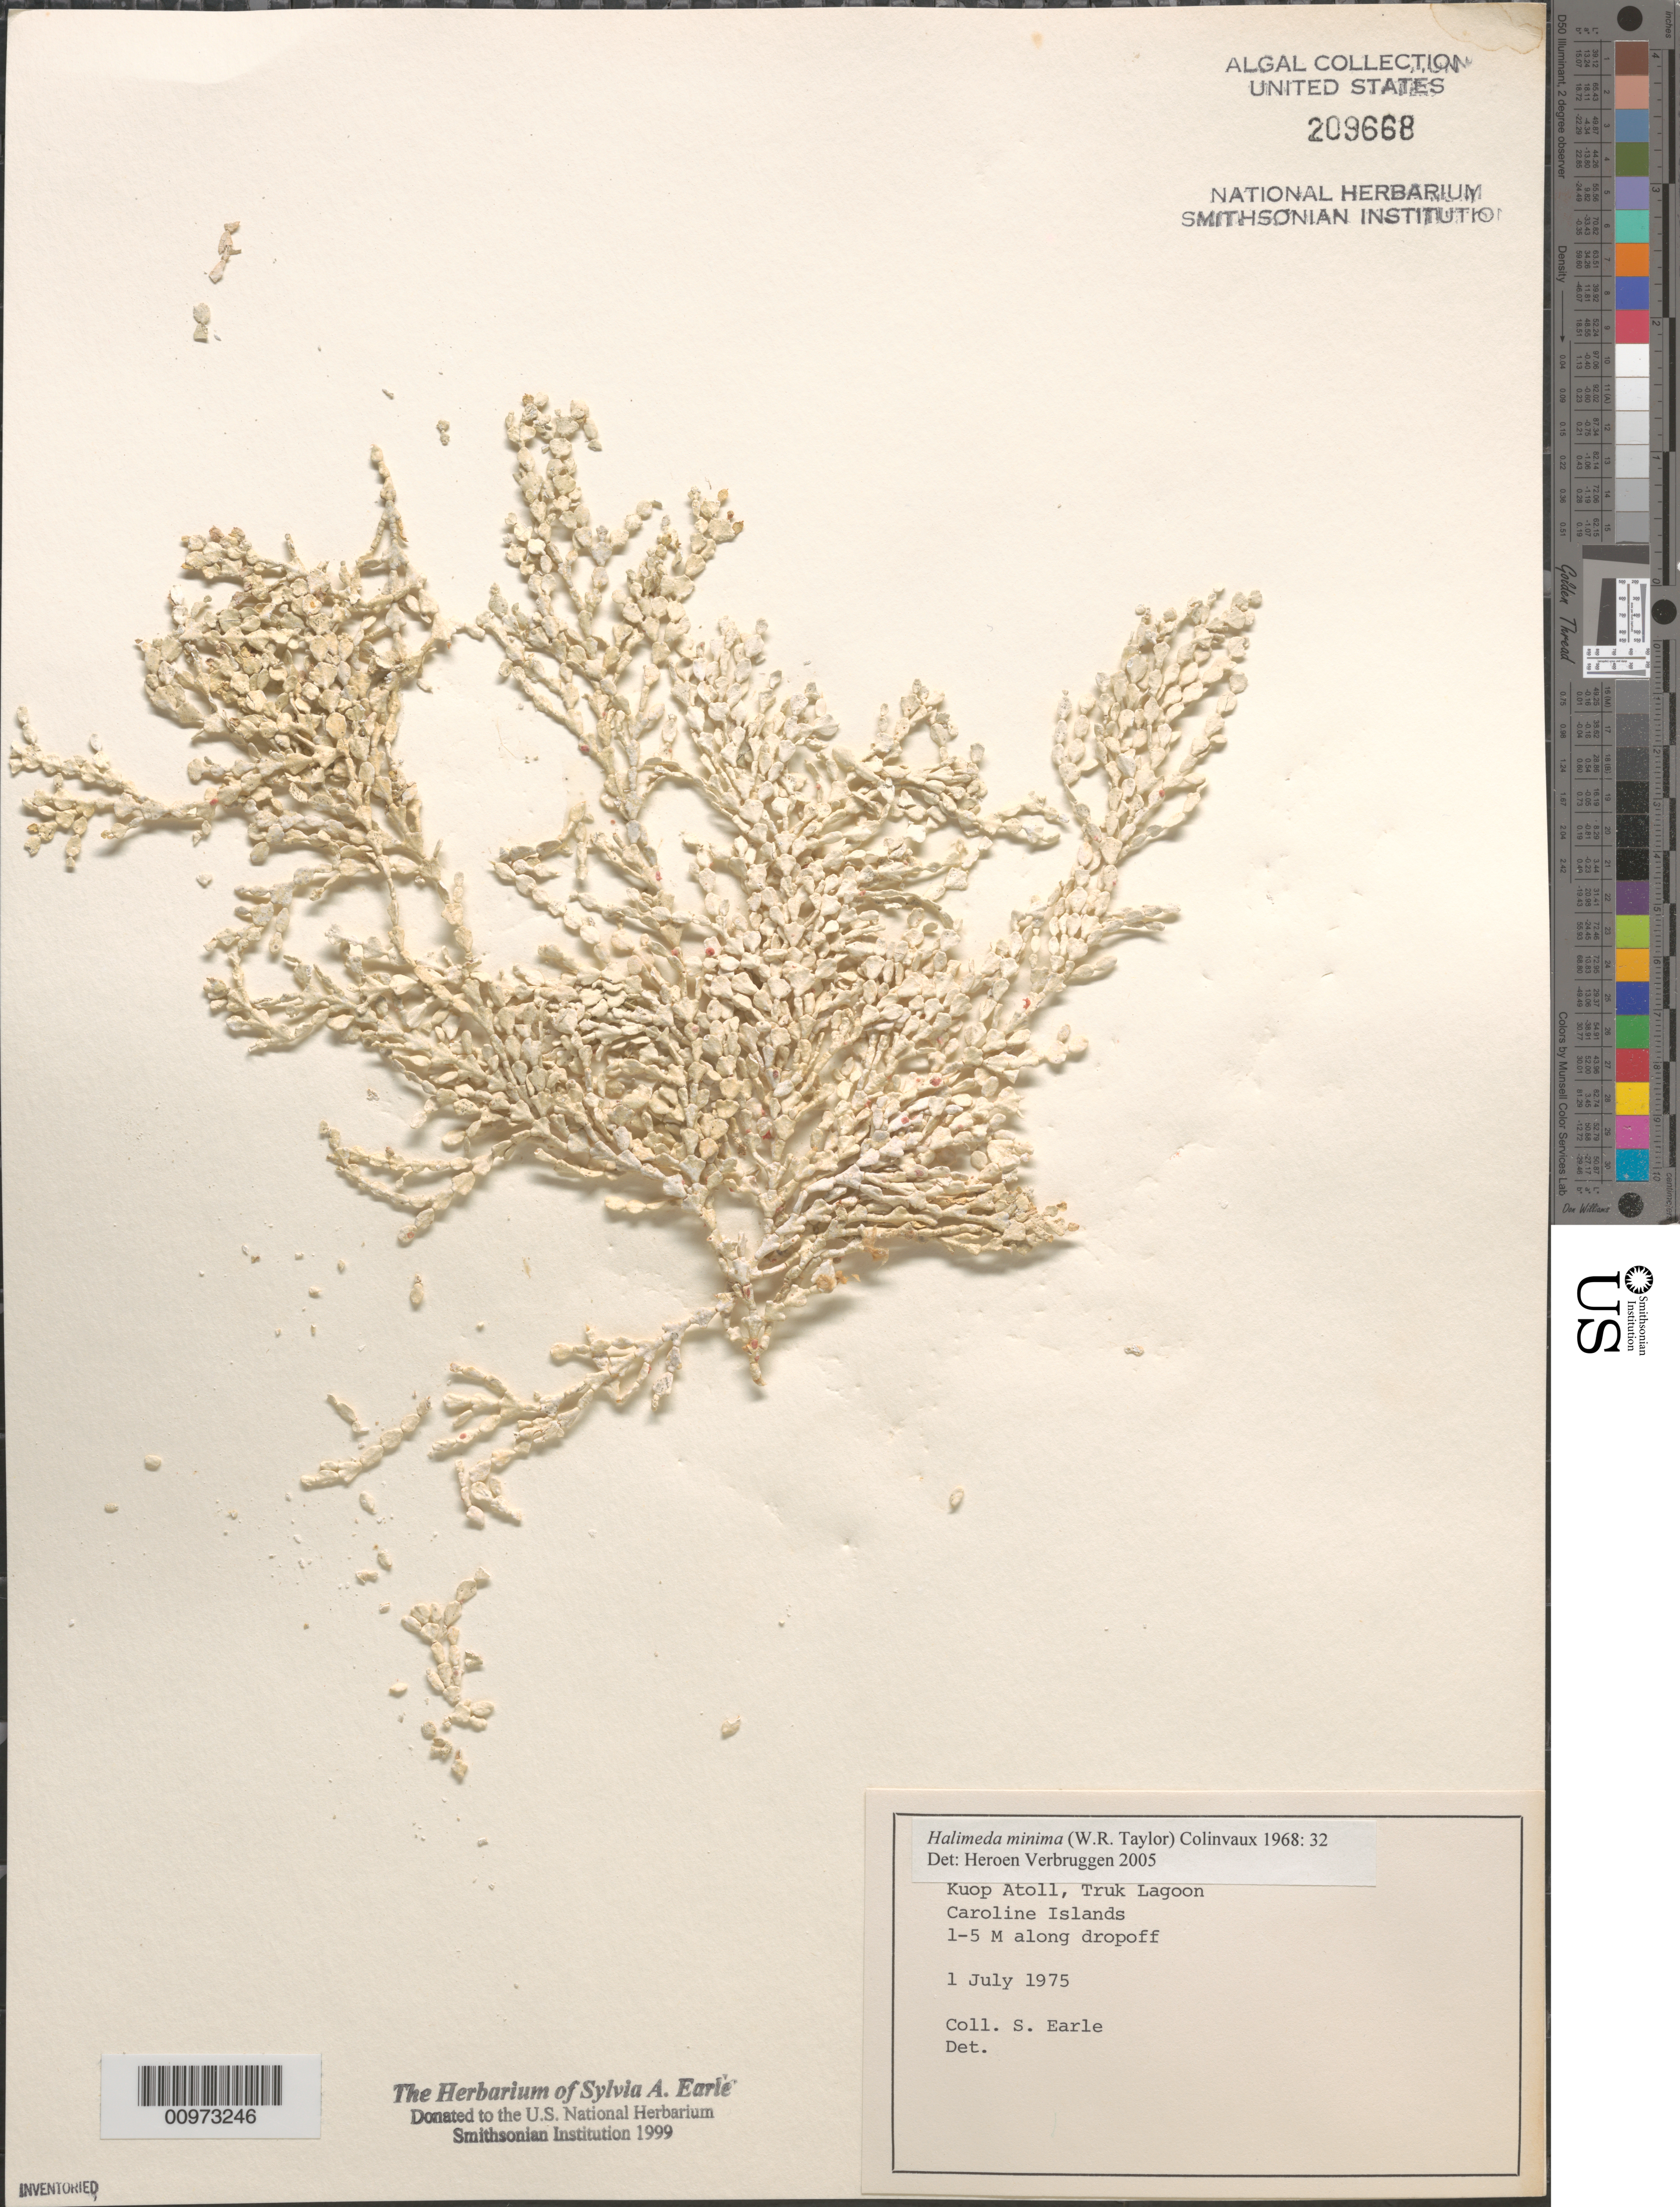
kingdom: Plantae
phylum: Chlorophyta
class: Ulvophyceae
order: Bryopsidales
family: Halimedaceae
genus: Halimeda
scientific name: Halimeda minima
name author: (W.R. Taylor) Hillis-Colinvaux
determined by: Verbruggen, H.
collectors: S. A. Earle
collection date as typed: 01 Jul 1975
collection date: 1975-07-01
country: Micronesia, Federated States of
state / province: Truk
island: Neoch [Kuop] Atoll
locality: Chuuk Lagoon (Truk Lagoon)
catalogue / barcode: US 209668